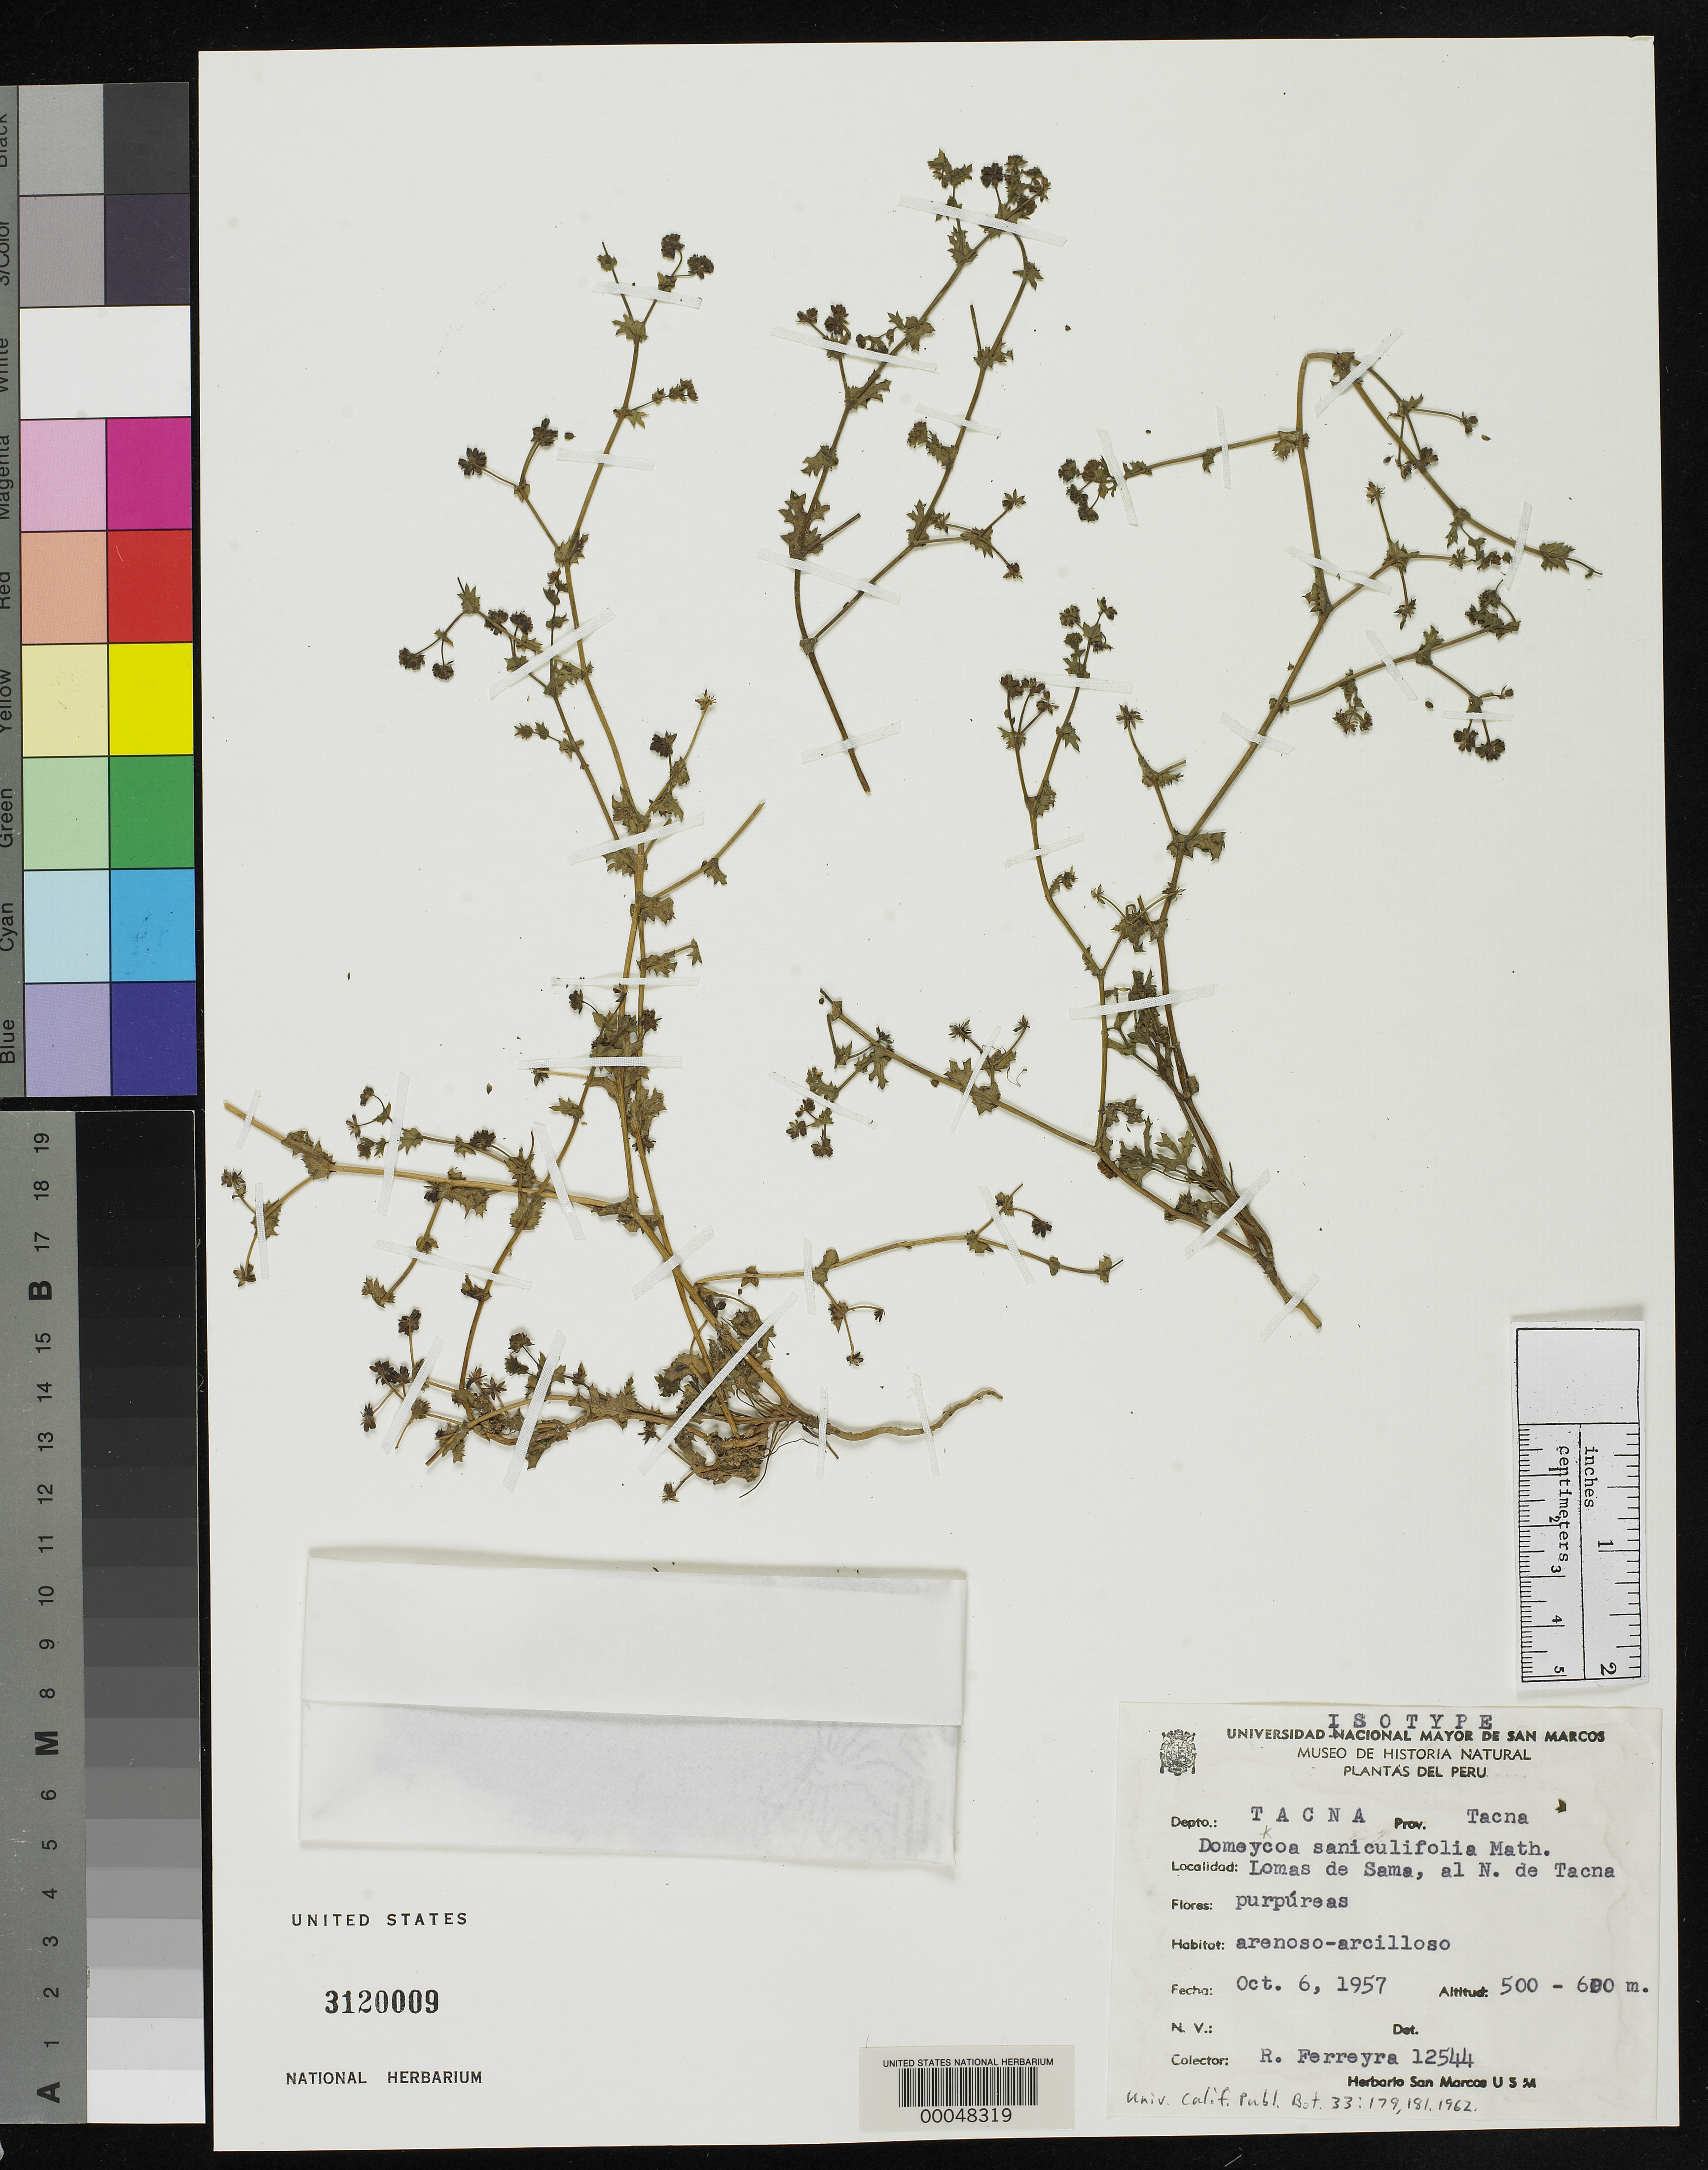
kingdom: Plantae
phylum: Tracheophyta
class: Magnoliopsida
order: Apiales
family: Apiaceae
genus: Domeykoa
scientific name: Domeykoa saniculifolia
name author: Mathias & Constance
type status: Isotype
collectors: R. A. Ferreyra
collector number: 12544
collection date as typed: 06 Oct 1957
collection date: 1957-10-06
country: Peru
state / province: Tacna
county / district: Tacna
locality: Lomas de Sama, N of Tacna.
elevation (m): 500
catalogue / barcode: US 3120009